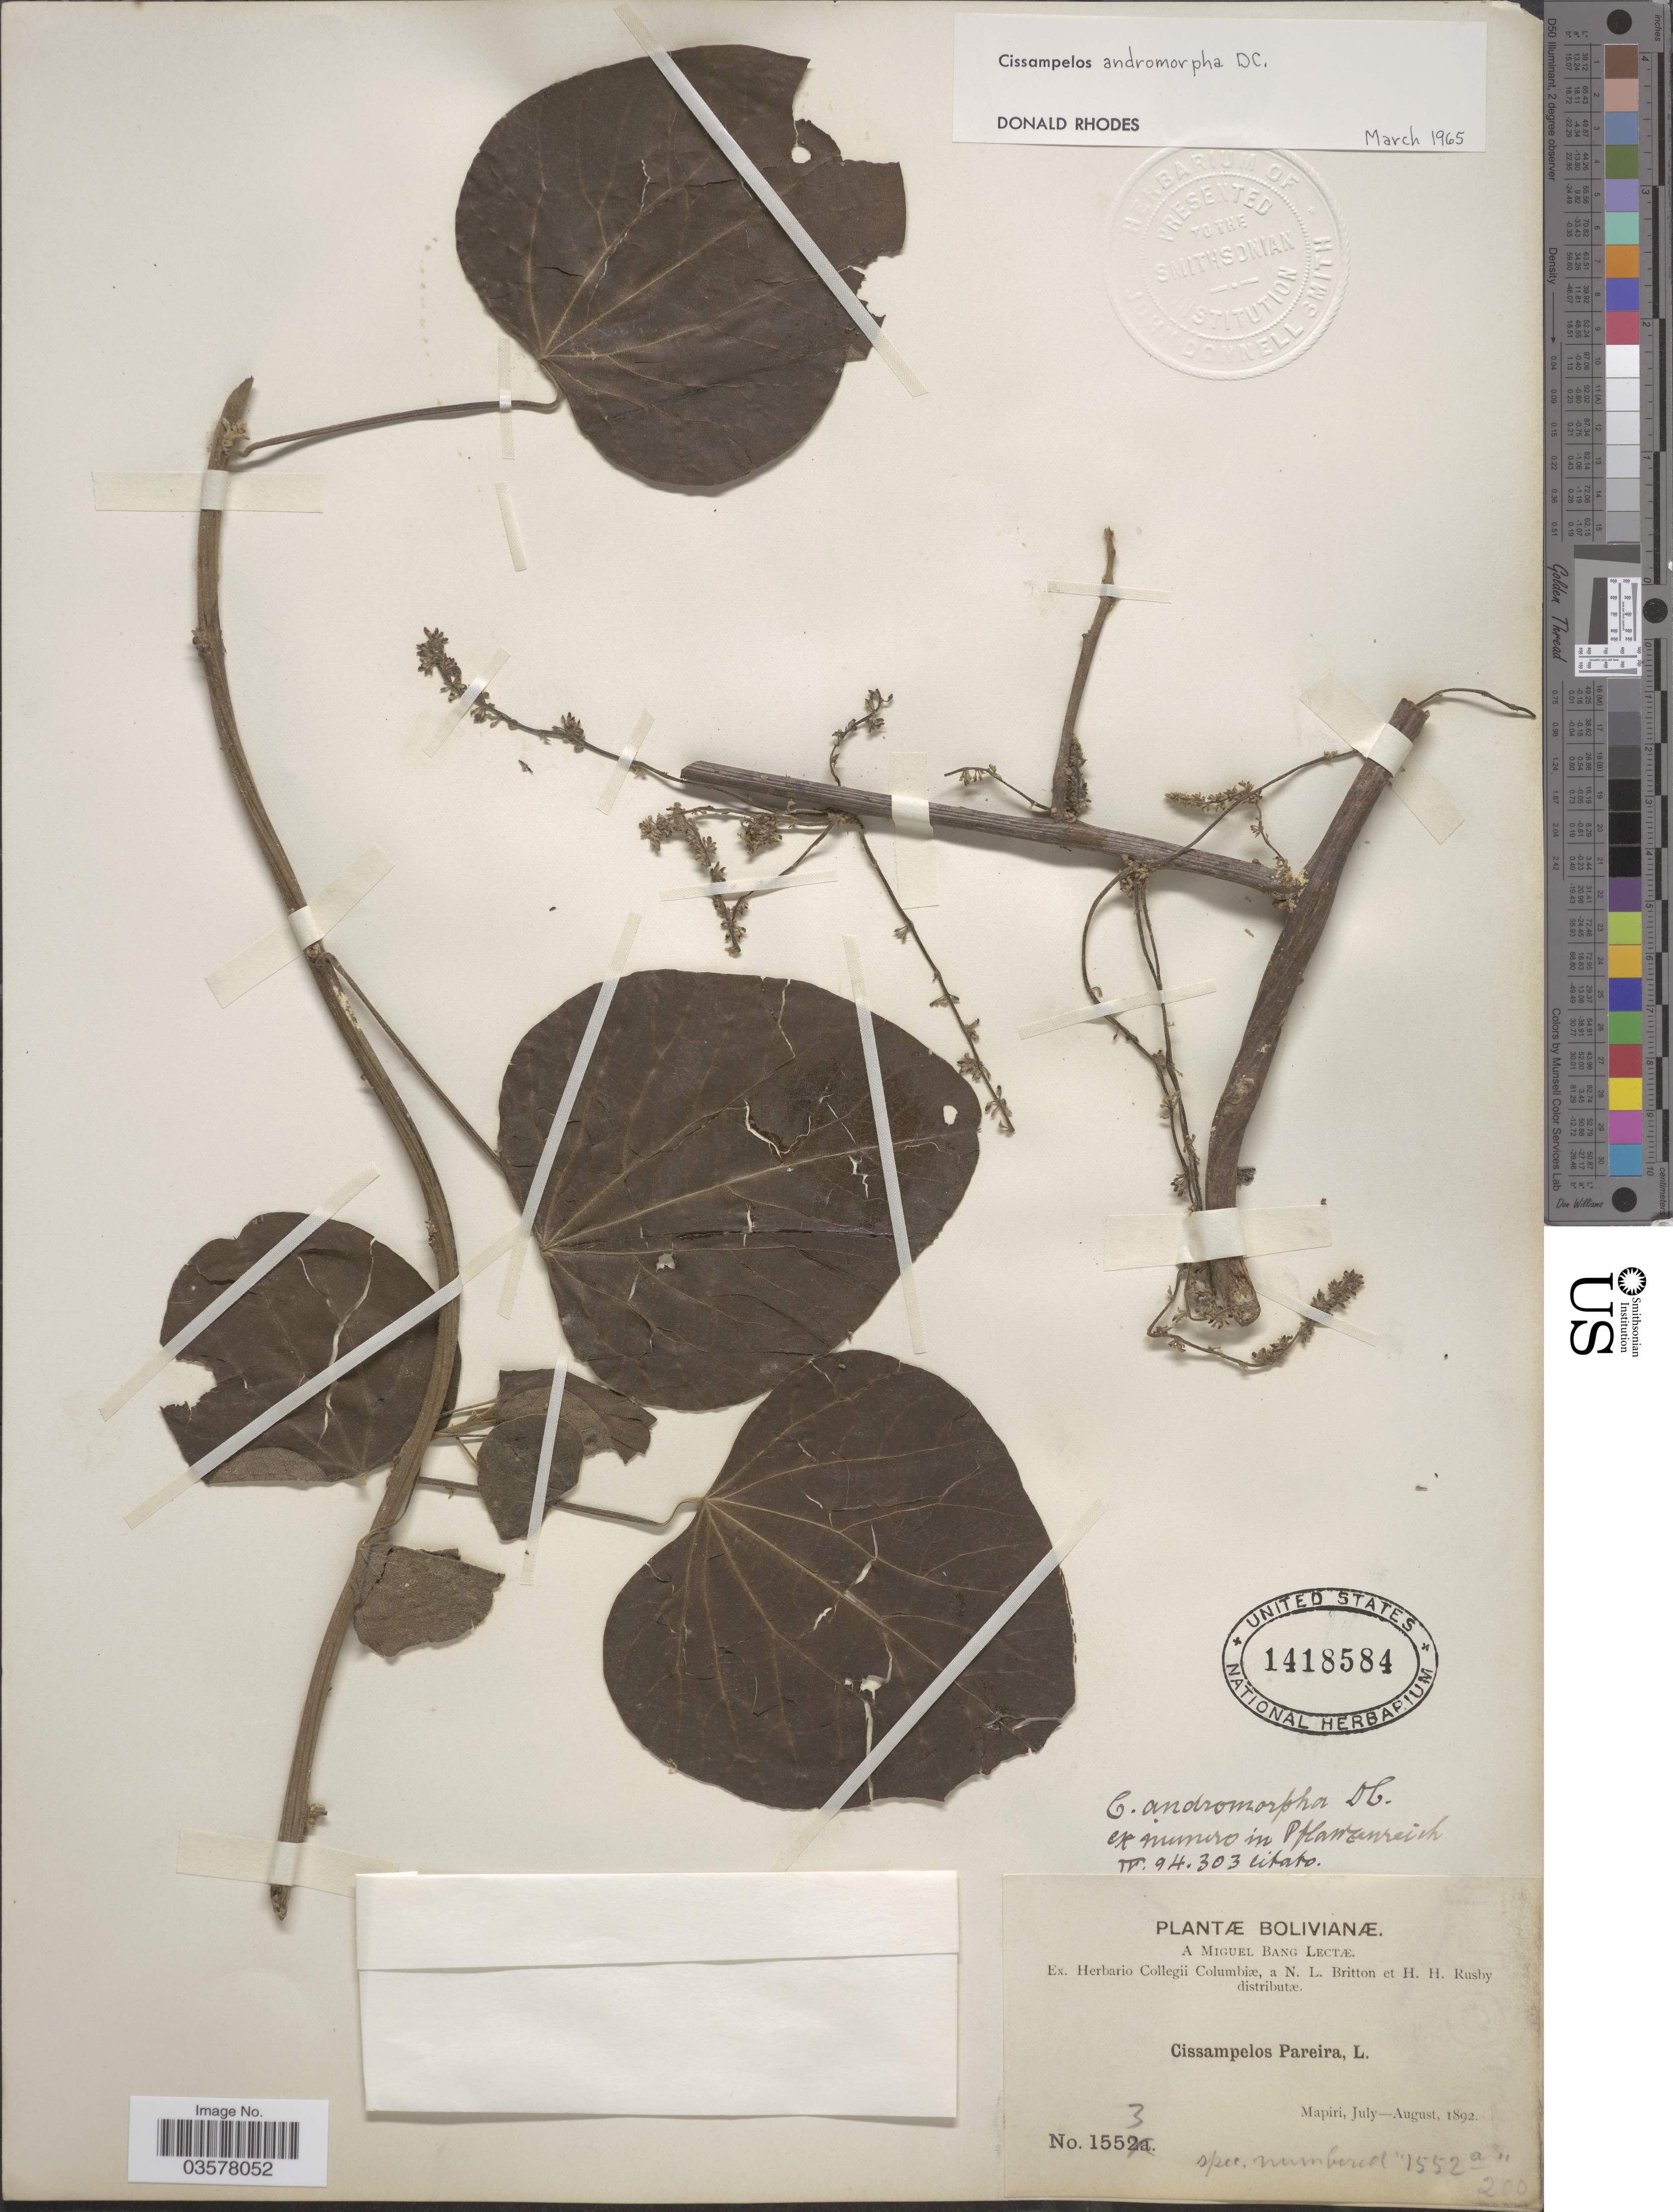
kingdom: Plantae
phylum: Tracheophyta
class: Magnoliopsida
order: Ranunculales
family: Menispermaceae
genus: Cissampelos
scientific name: Cissampelos andromorpha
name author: DC.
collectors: M. Bang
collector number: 1553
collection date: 1892-07/1892-08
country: Bolivia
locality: Mapiri.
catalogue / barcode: US 1418584